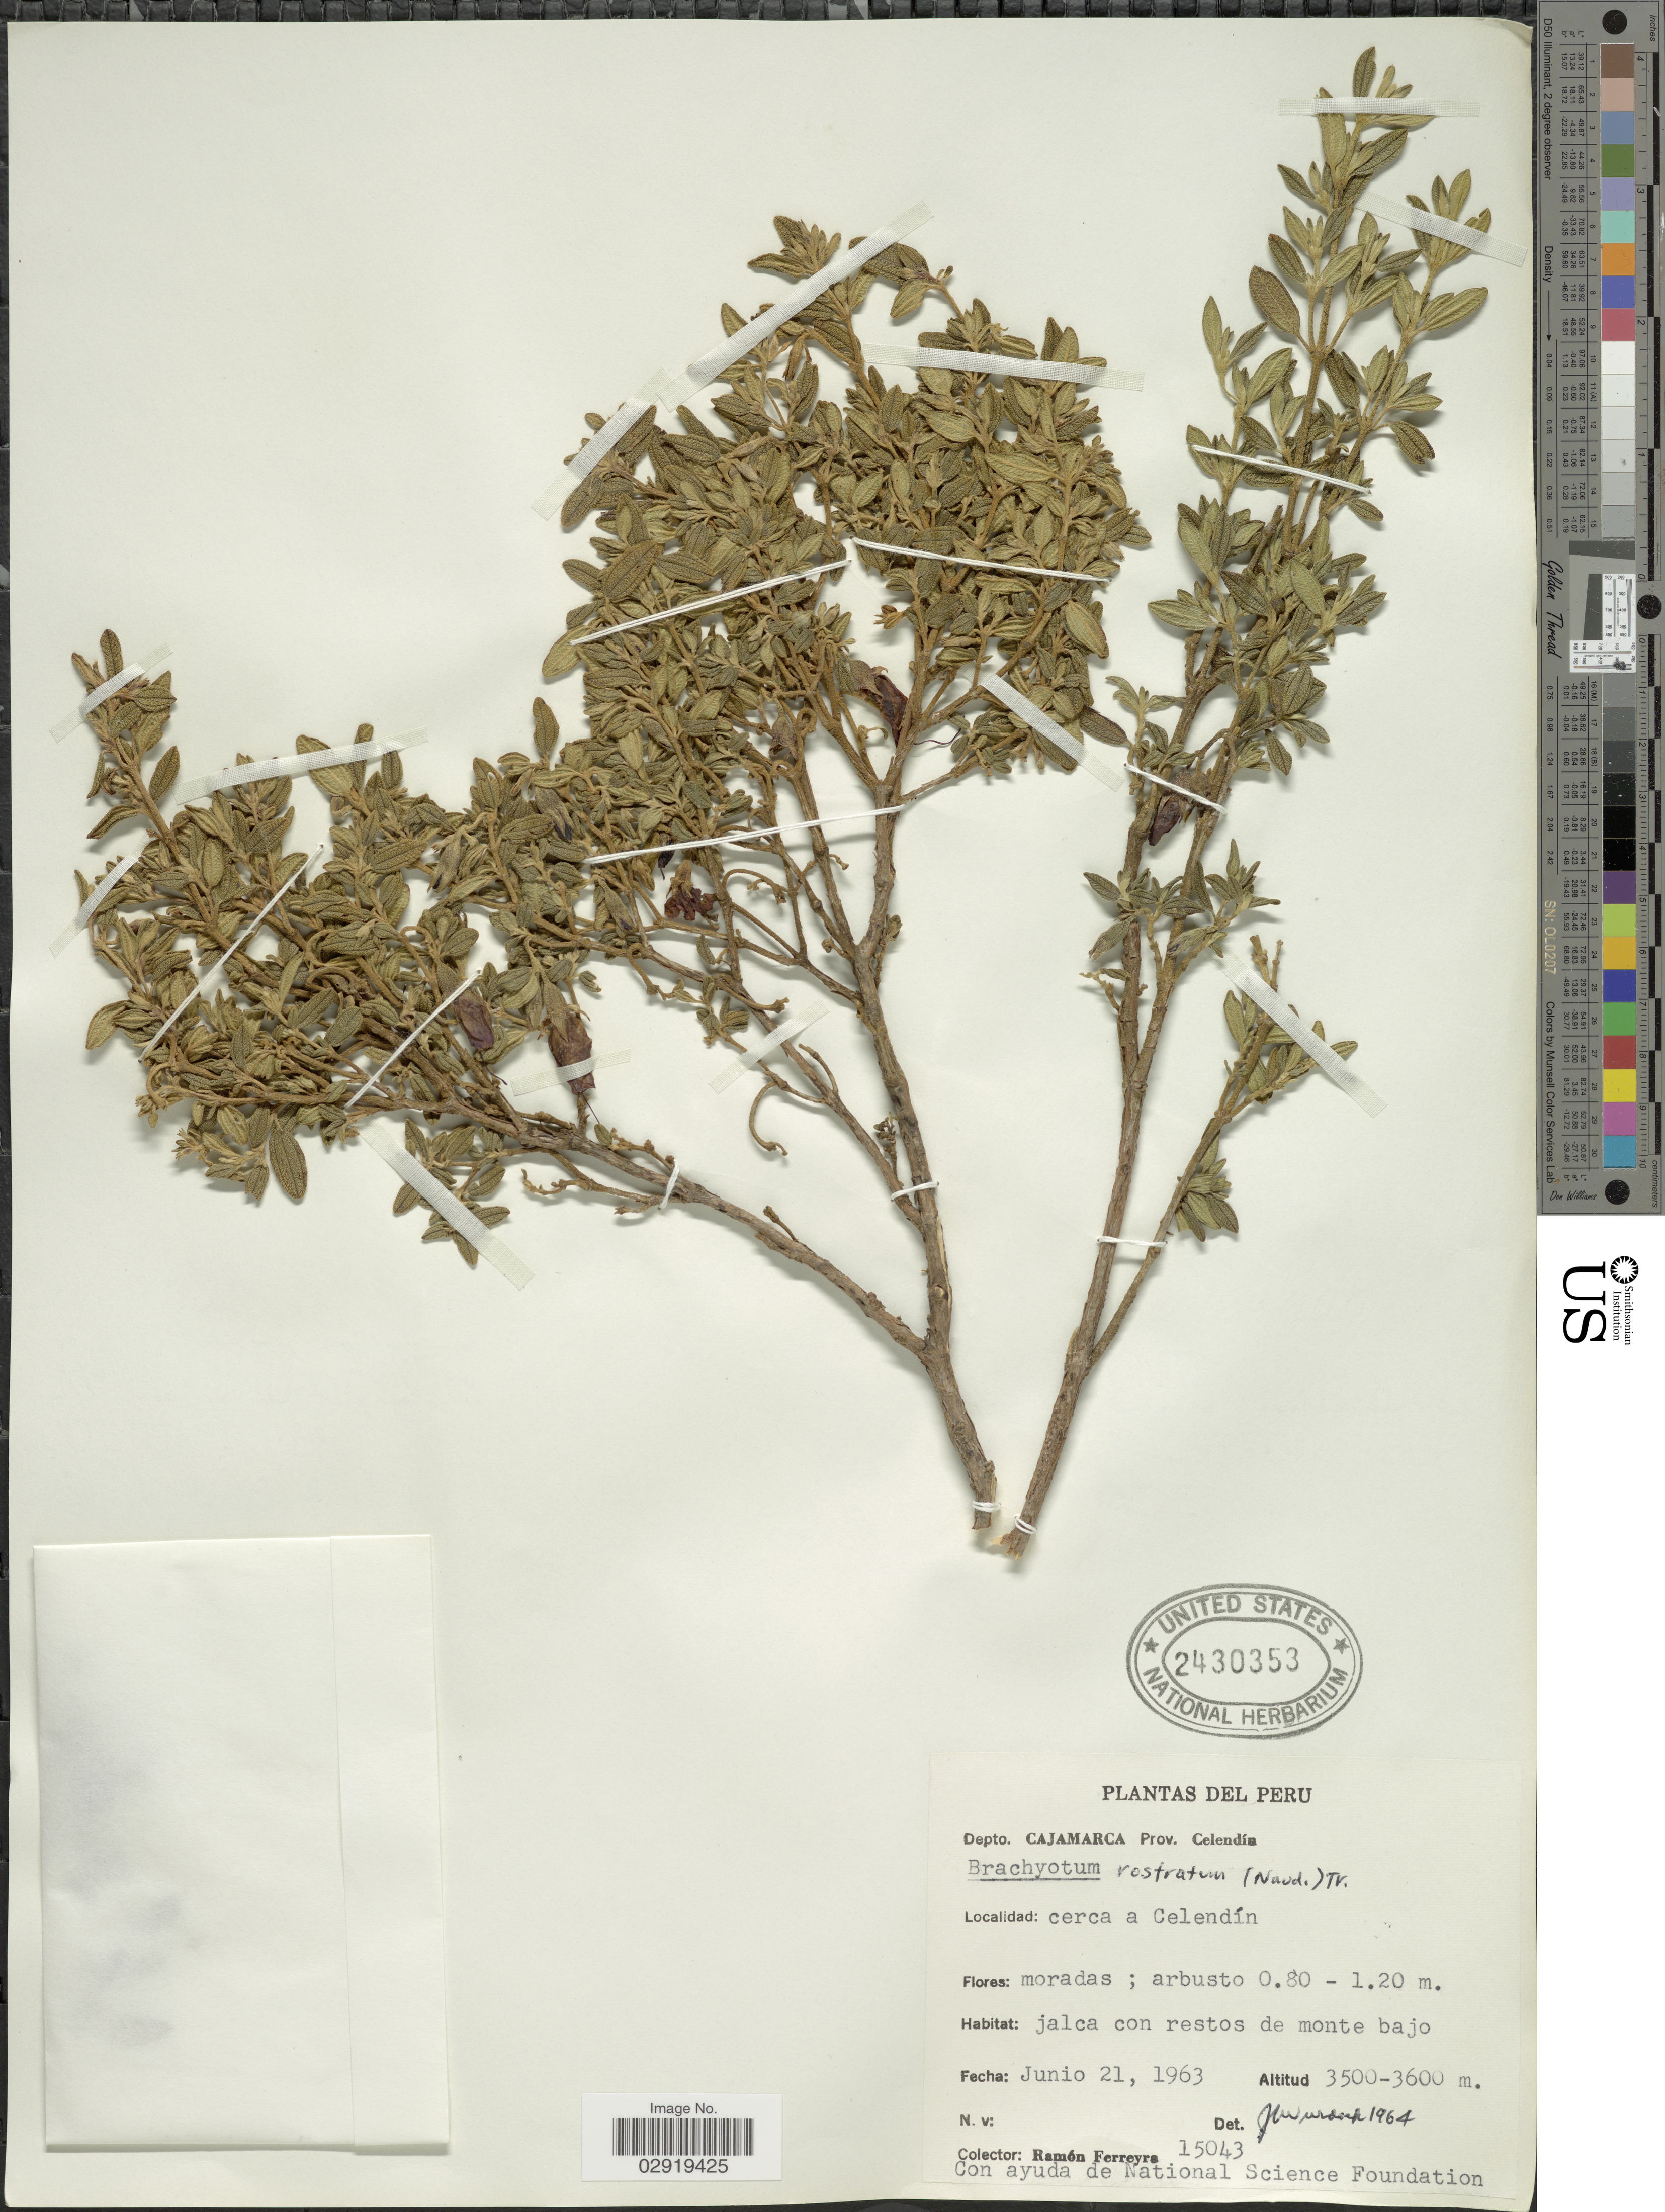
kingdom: Plantae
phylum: Tracheophyta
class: Magnoliopsida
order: Myrtales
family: Melastomataceae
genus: Brachyotum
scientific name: Brachyotum rostratum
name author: (Naudin) Triana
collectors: R. A. Ferreyra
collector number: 15043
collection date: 1963-06-21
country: Peru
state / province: Cajamarca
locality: Depto. Cajamarca. Prov. Celendín. Cerca a Celendín.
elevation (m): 3500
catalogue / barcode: US 2430353